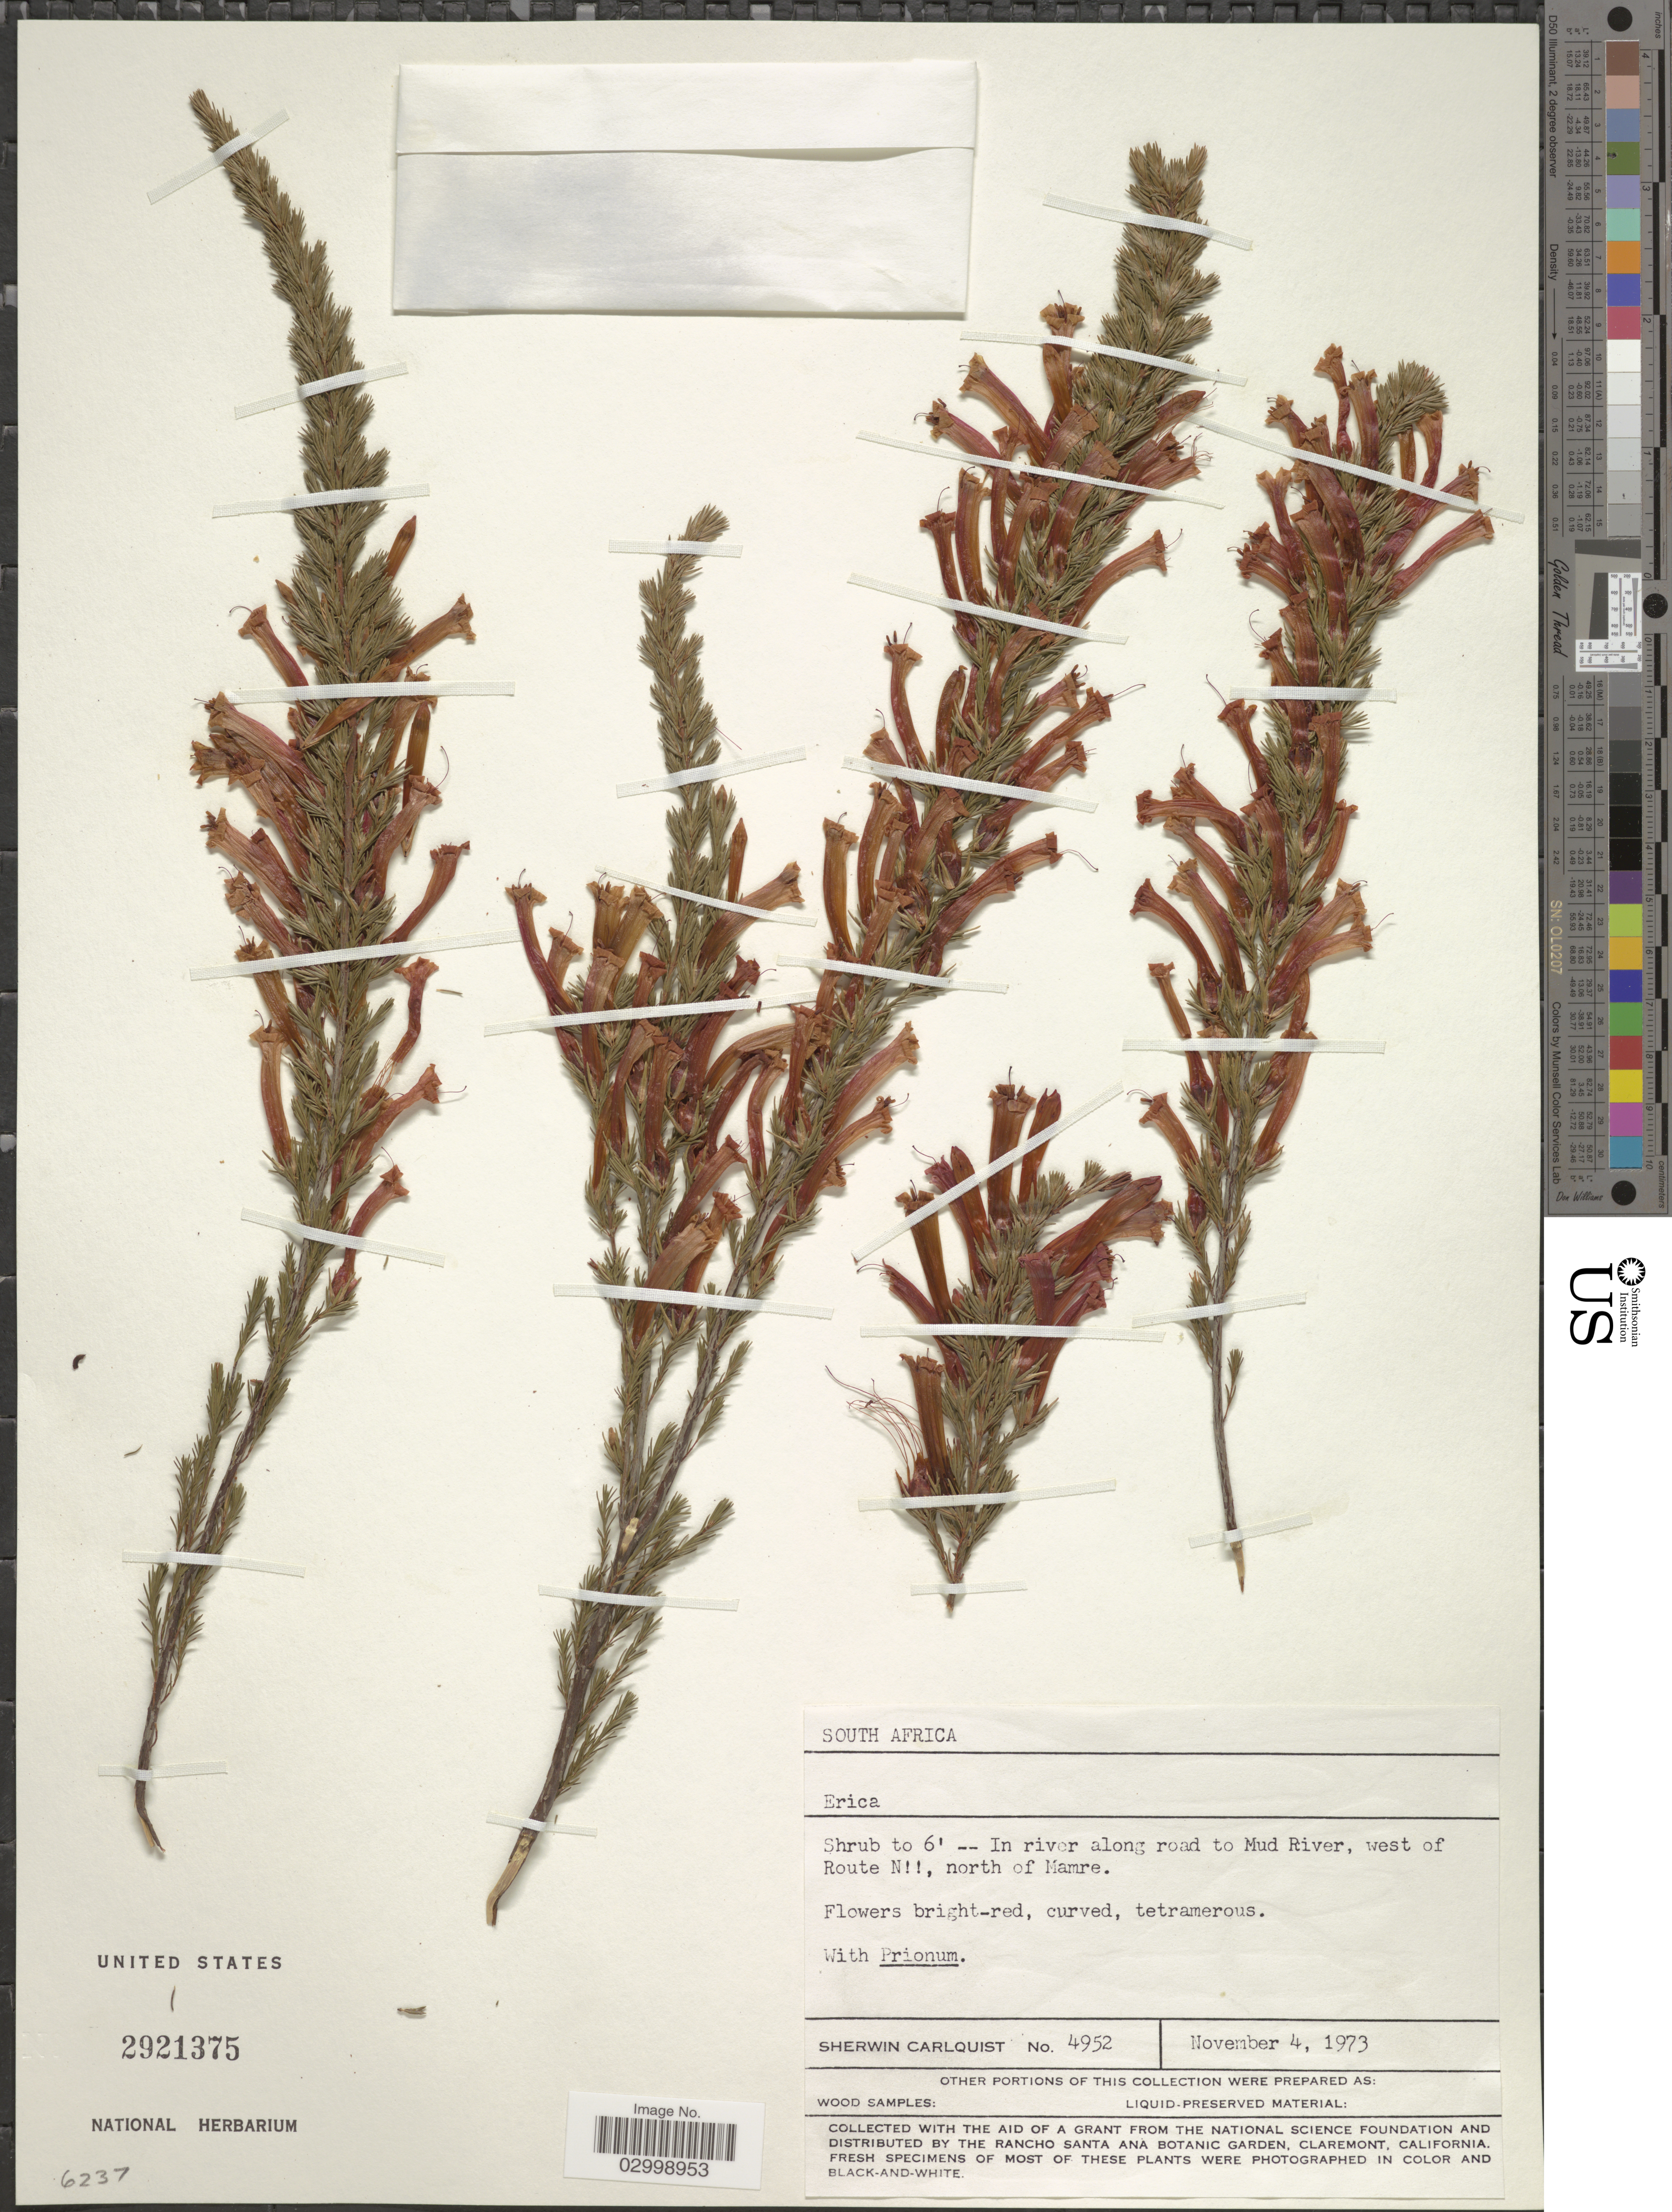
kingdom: Plantae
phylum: Tracheophyta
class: Magnoliopsida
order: Ericales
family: Ericaceae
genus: Erica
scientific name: Erica sp.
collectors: S. Carlquist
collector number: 4952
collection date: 1973-11-04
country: South Africa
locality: In river along road to Mud River, west of Route N [illegible text] [illegible text], north of Mamre.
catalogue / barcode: US 2921375